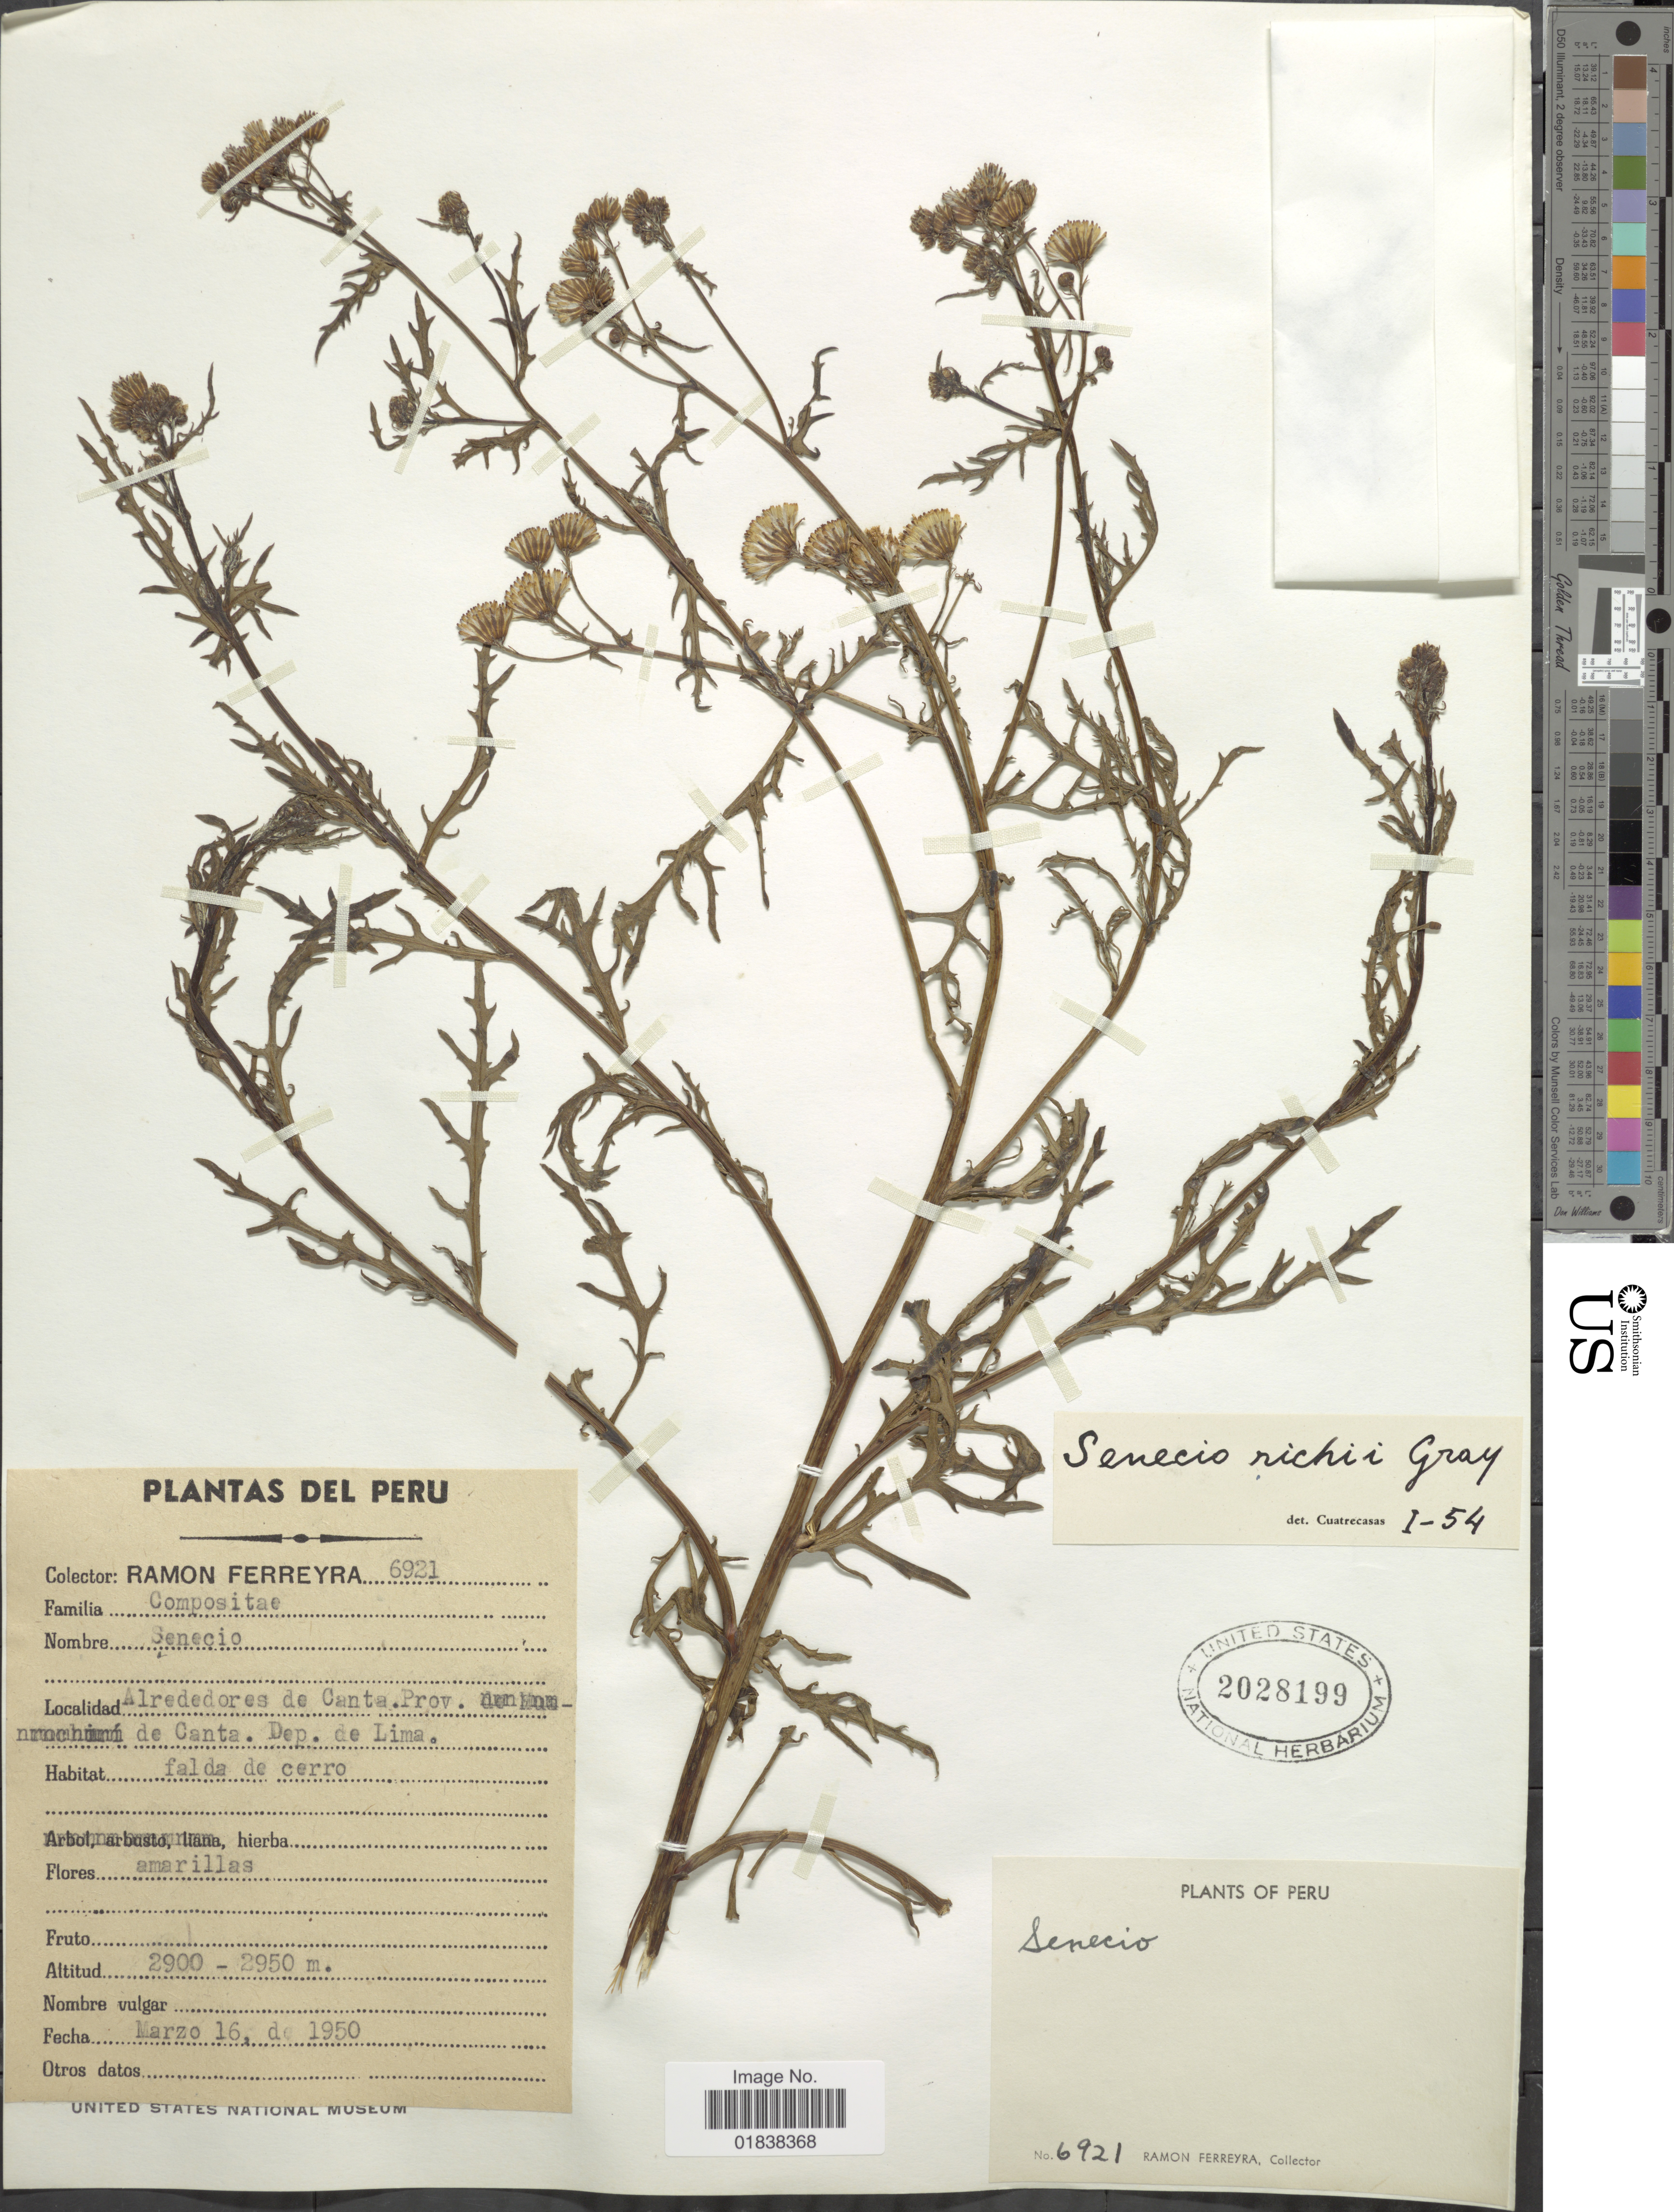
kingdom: Plantae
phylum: Tracheophyta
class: Magnoliopsida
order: Asterales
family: Asteraceae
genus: Senecio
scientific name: Senecio richii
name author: A. Gray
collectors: R. A. Ferreyra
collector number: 6921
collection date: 1950-03-16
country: Peru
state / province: Lima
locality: Alrededores de Canta, Prov. de Canta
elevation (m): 2900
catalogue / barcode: US 2028199